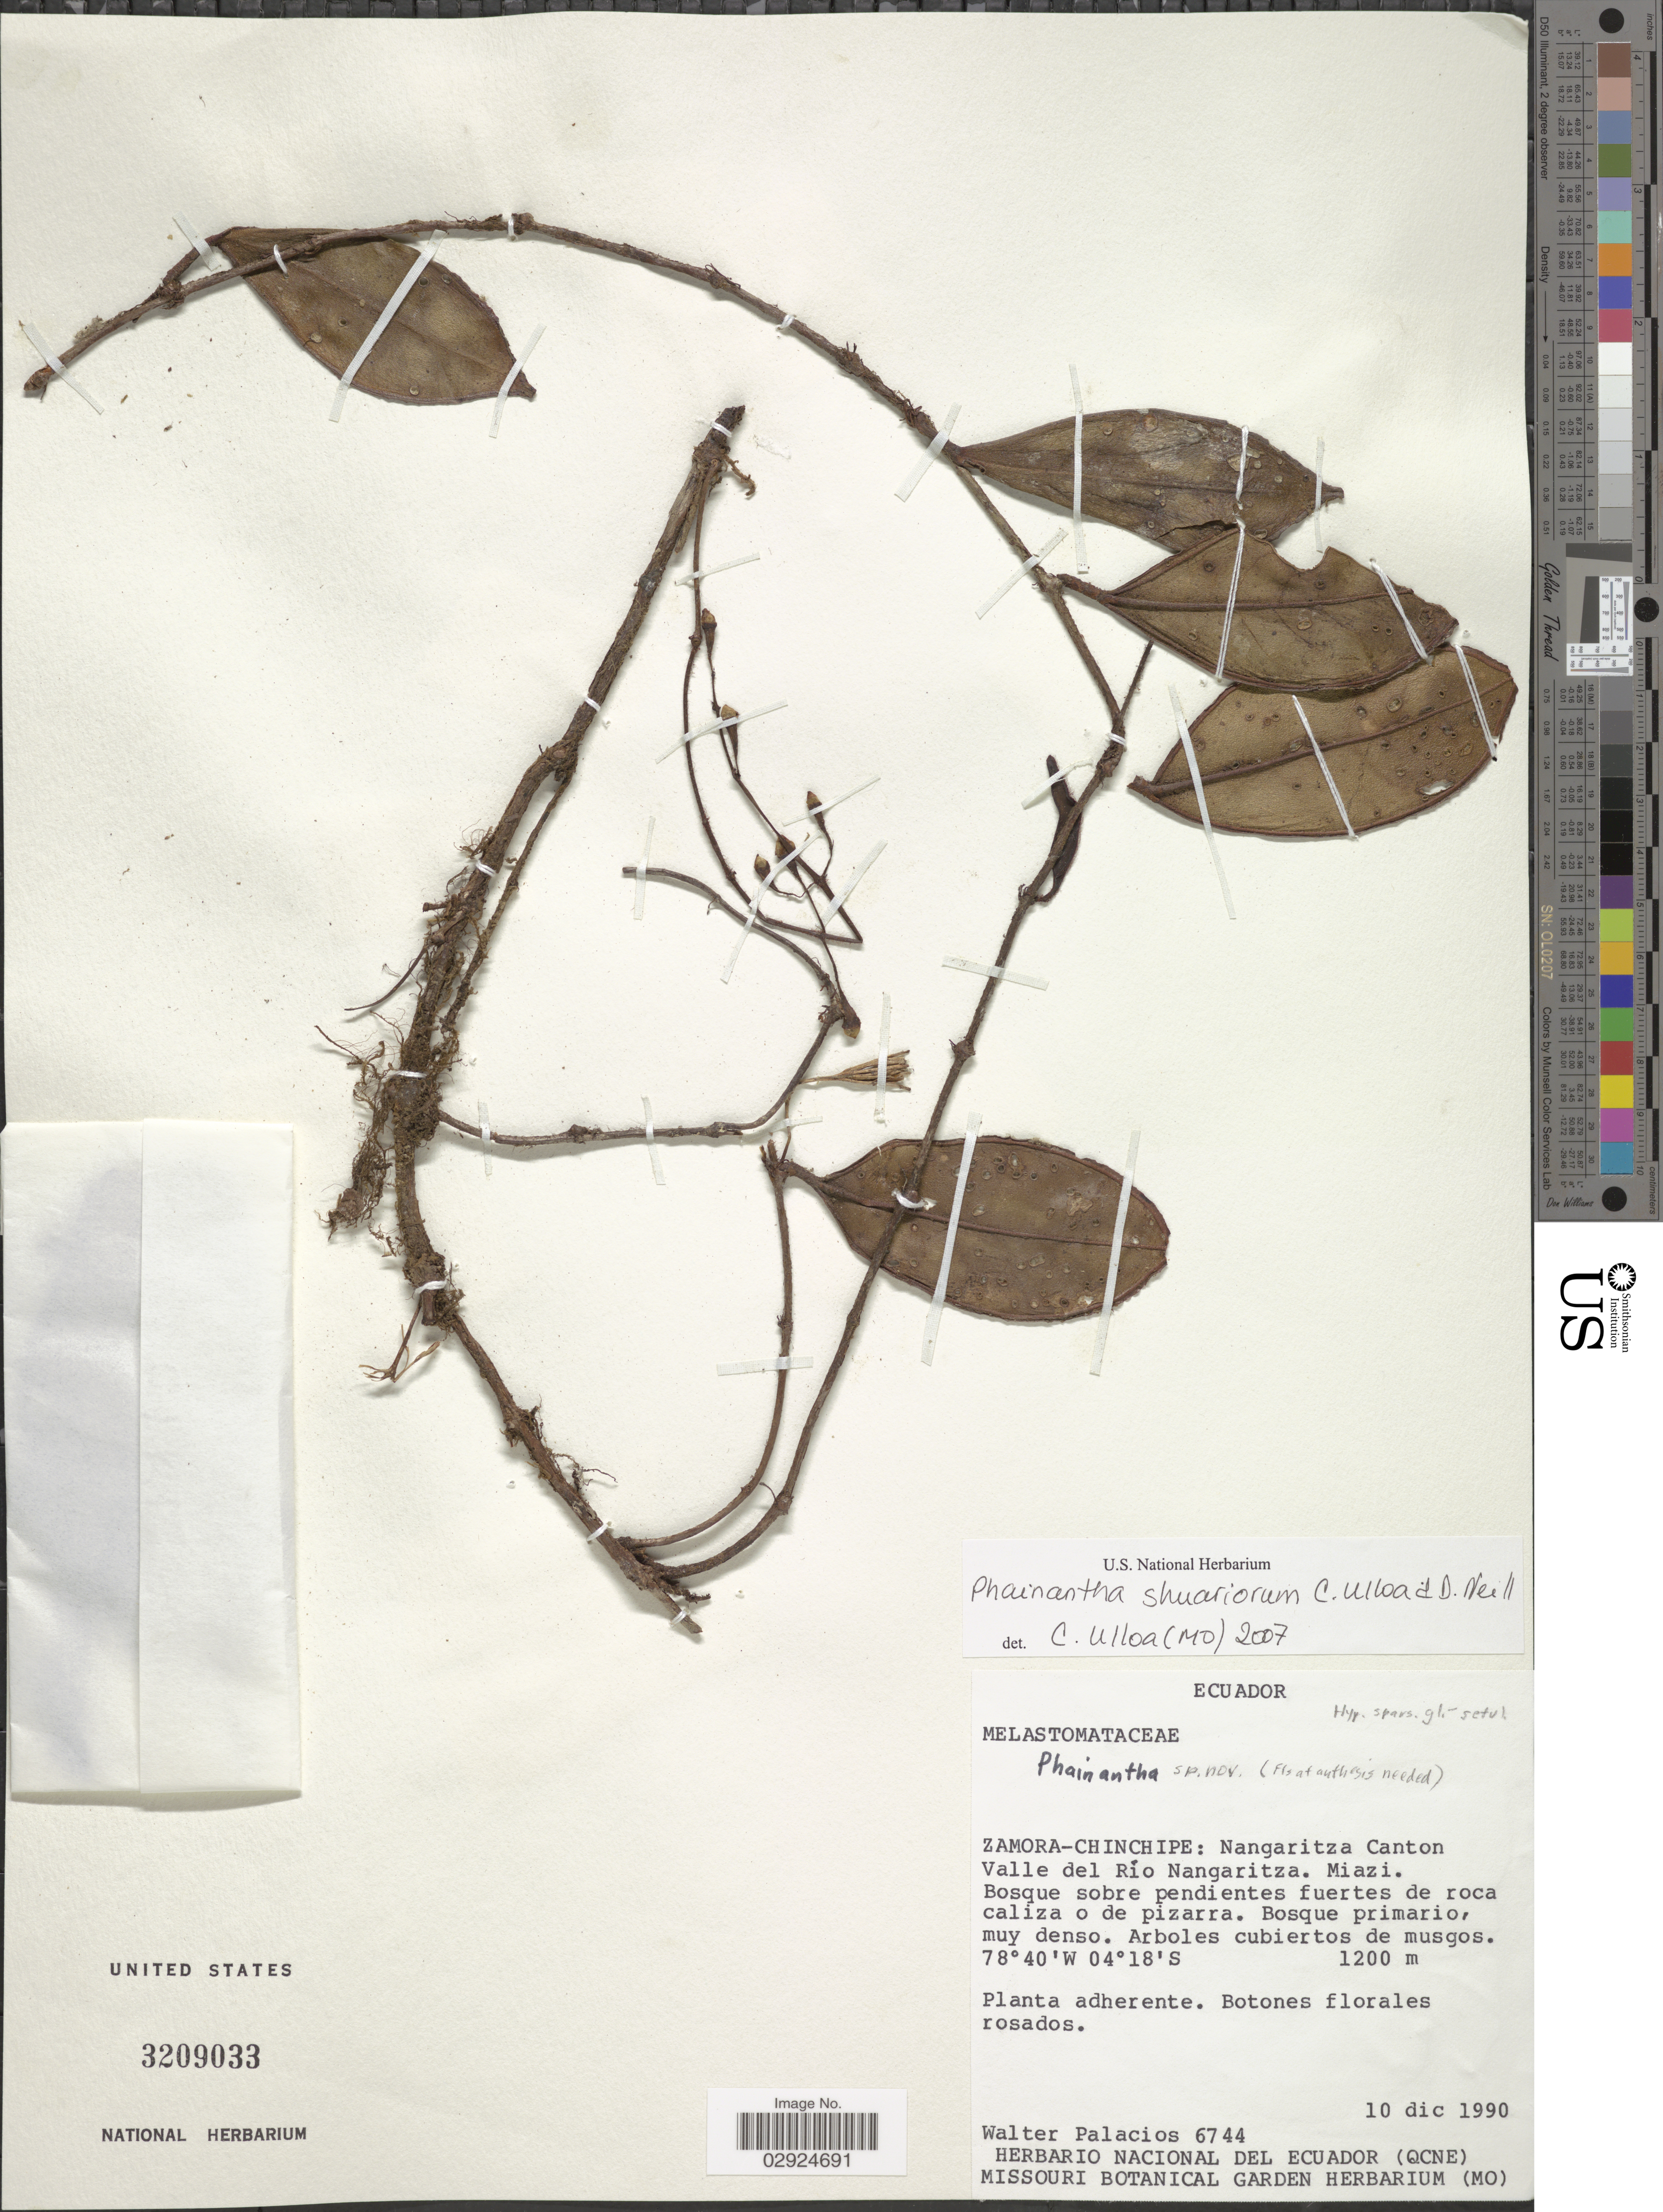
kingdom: Plantae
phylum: Tracheophyta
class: Magnoliopsida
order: Myrtales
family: Melastomataceae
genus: Phainantha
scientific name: Phainantha shuariorum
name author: C. Ulloa & D.A. Neill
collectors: W. Palacios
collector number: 6744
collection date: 1990-12-10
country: Ecuador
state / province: Zamora-Chinchipe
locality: Zamora-Chinchipe: Nangaritza Canton. Valle del Río Nangaritza. Miazi.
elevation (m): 1200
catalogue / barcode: US 3209033